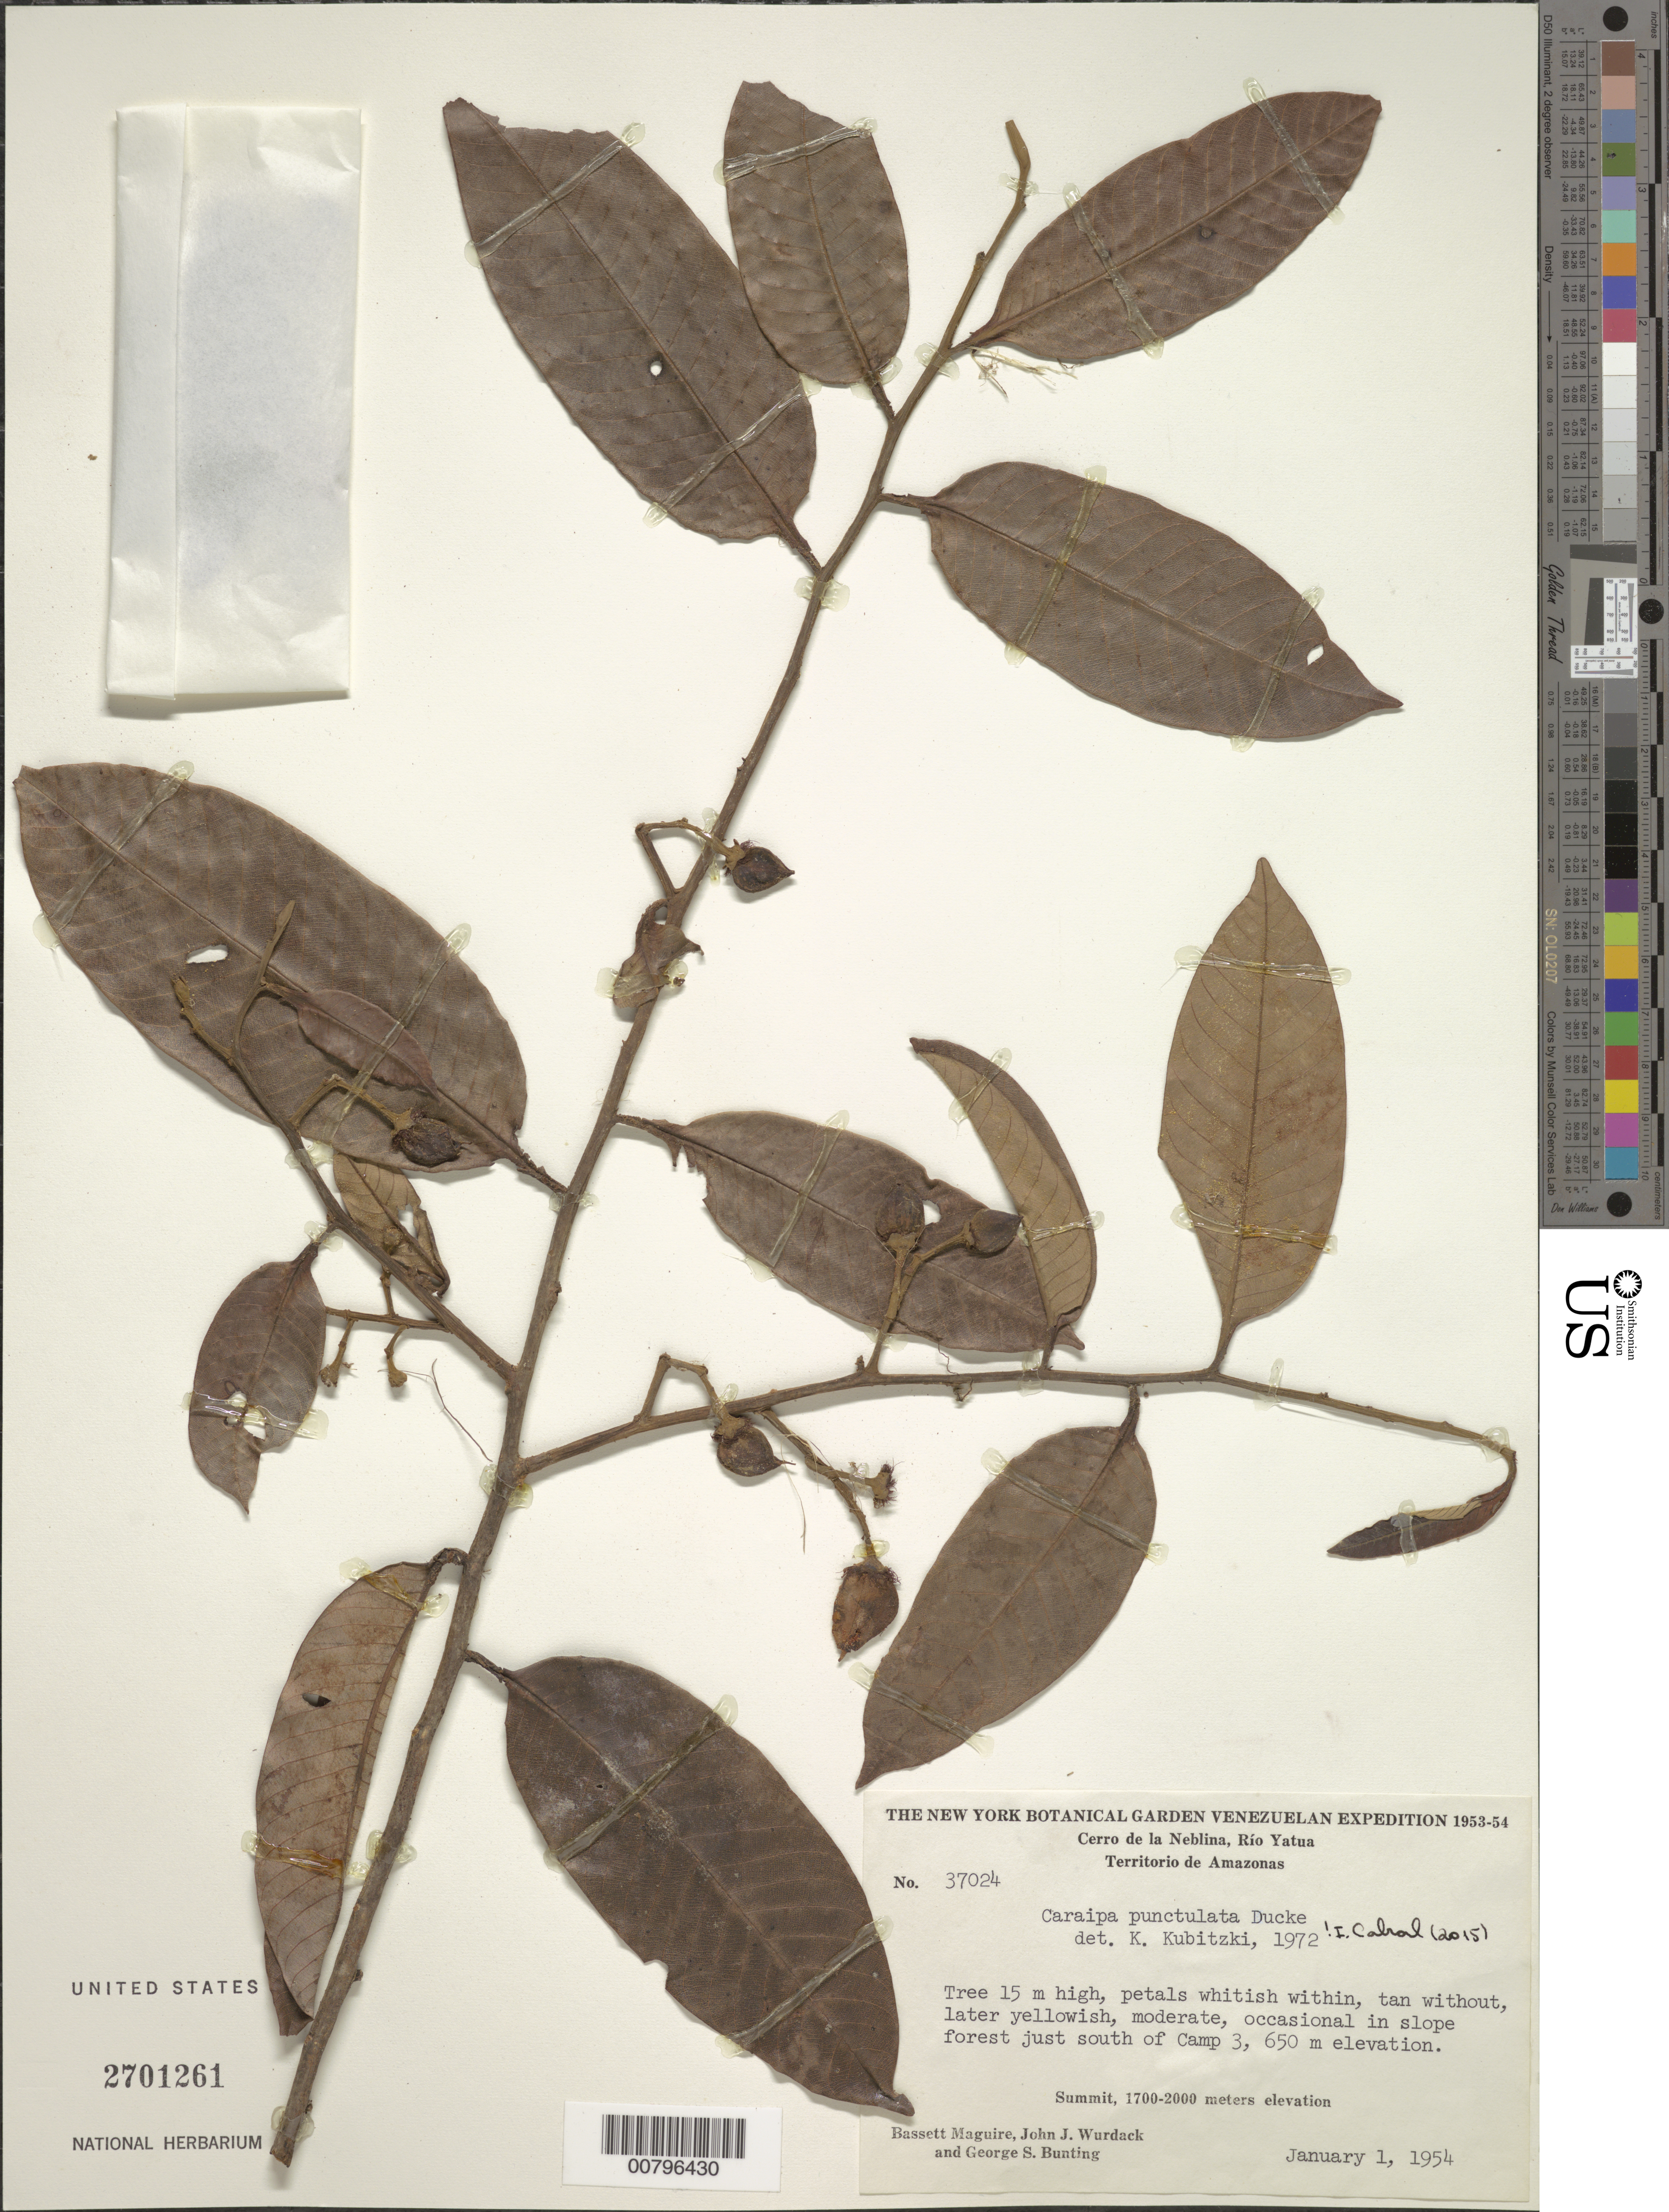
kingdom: Plantae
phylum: Tracheophyta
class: Magnoliopsida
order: Malpighiales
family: Calophyllaceae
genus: Caraipa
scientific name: Caraipa punctulata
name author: Ducke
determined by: Kubitzki, Klaus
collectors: B. Maguire, J. J. Wurdack & G. S. Bunting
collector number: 37024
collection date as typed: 1-Jan-54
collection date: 1954-01-01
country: Venezuela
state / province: Amazonas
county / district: Río Negro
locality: Cerro de la Neblina, Río Yatua, S of Camp 3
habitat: Slope forest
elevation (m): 650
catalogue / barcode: US 2701261